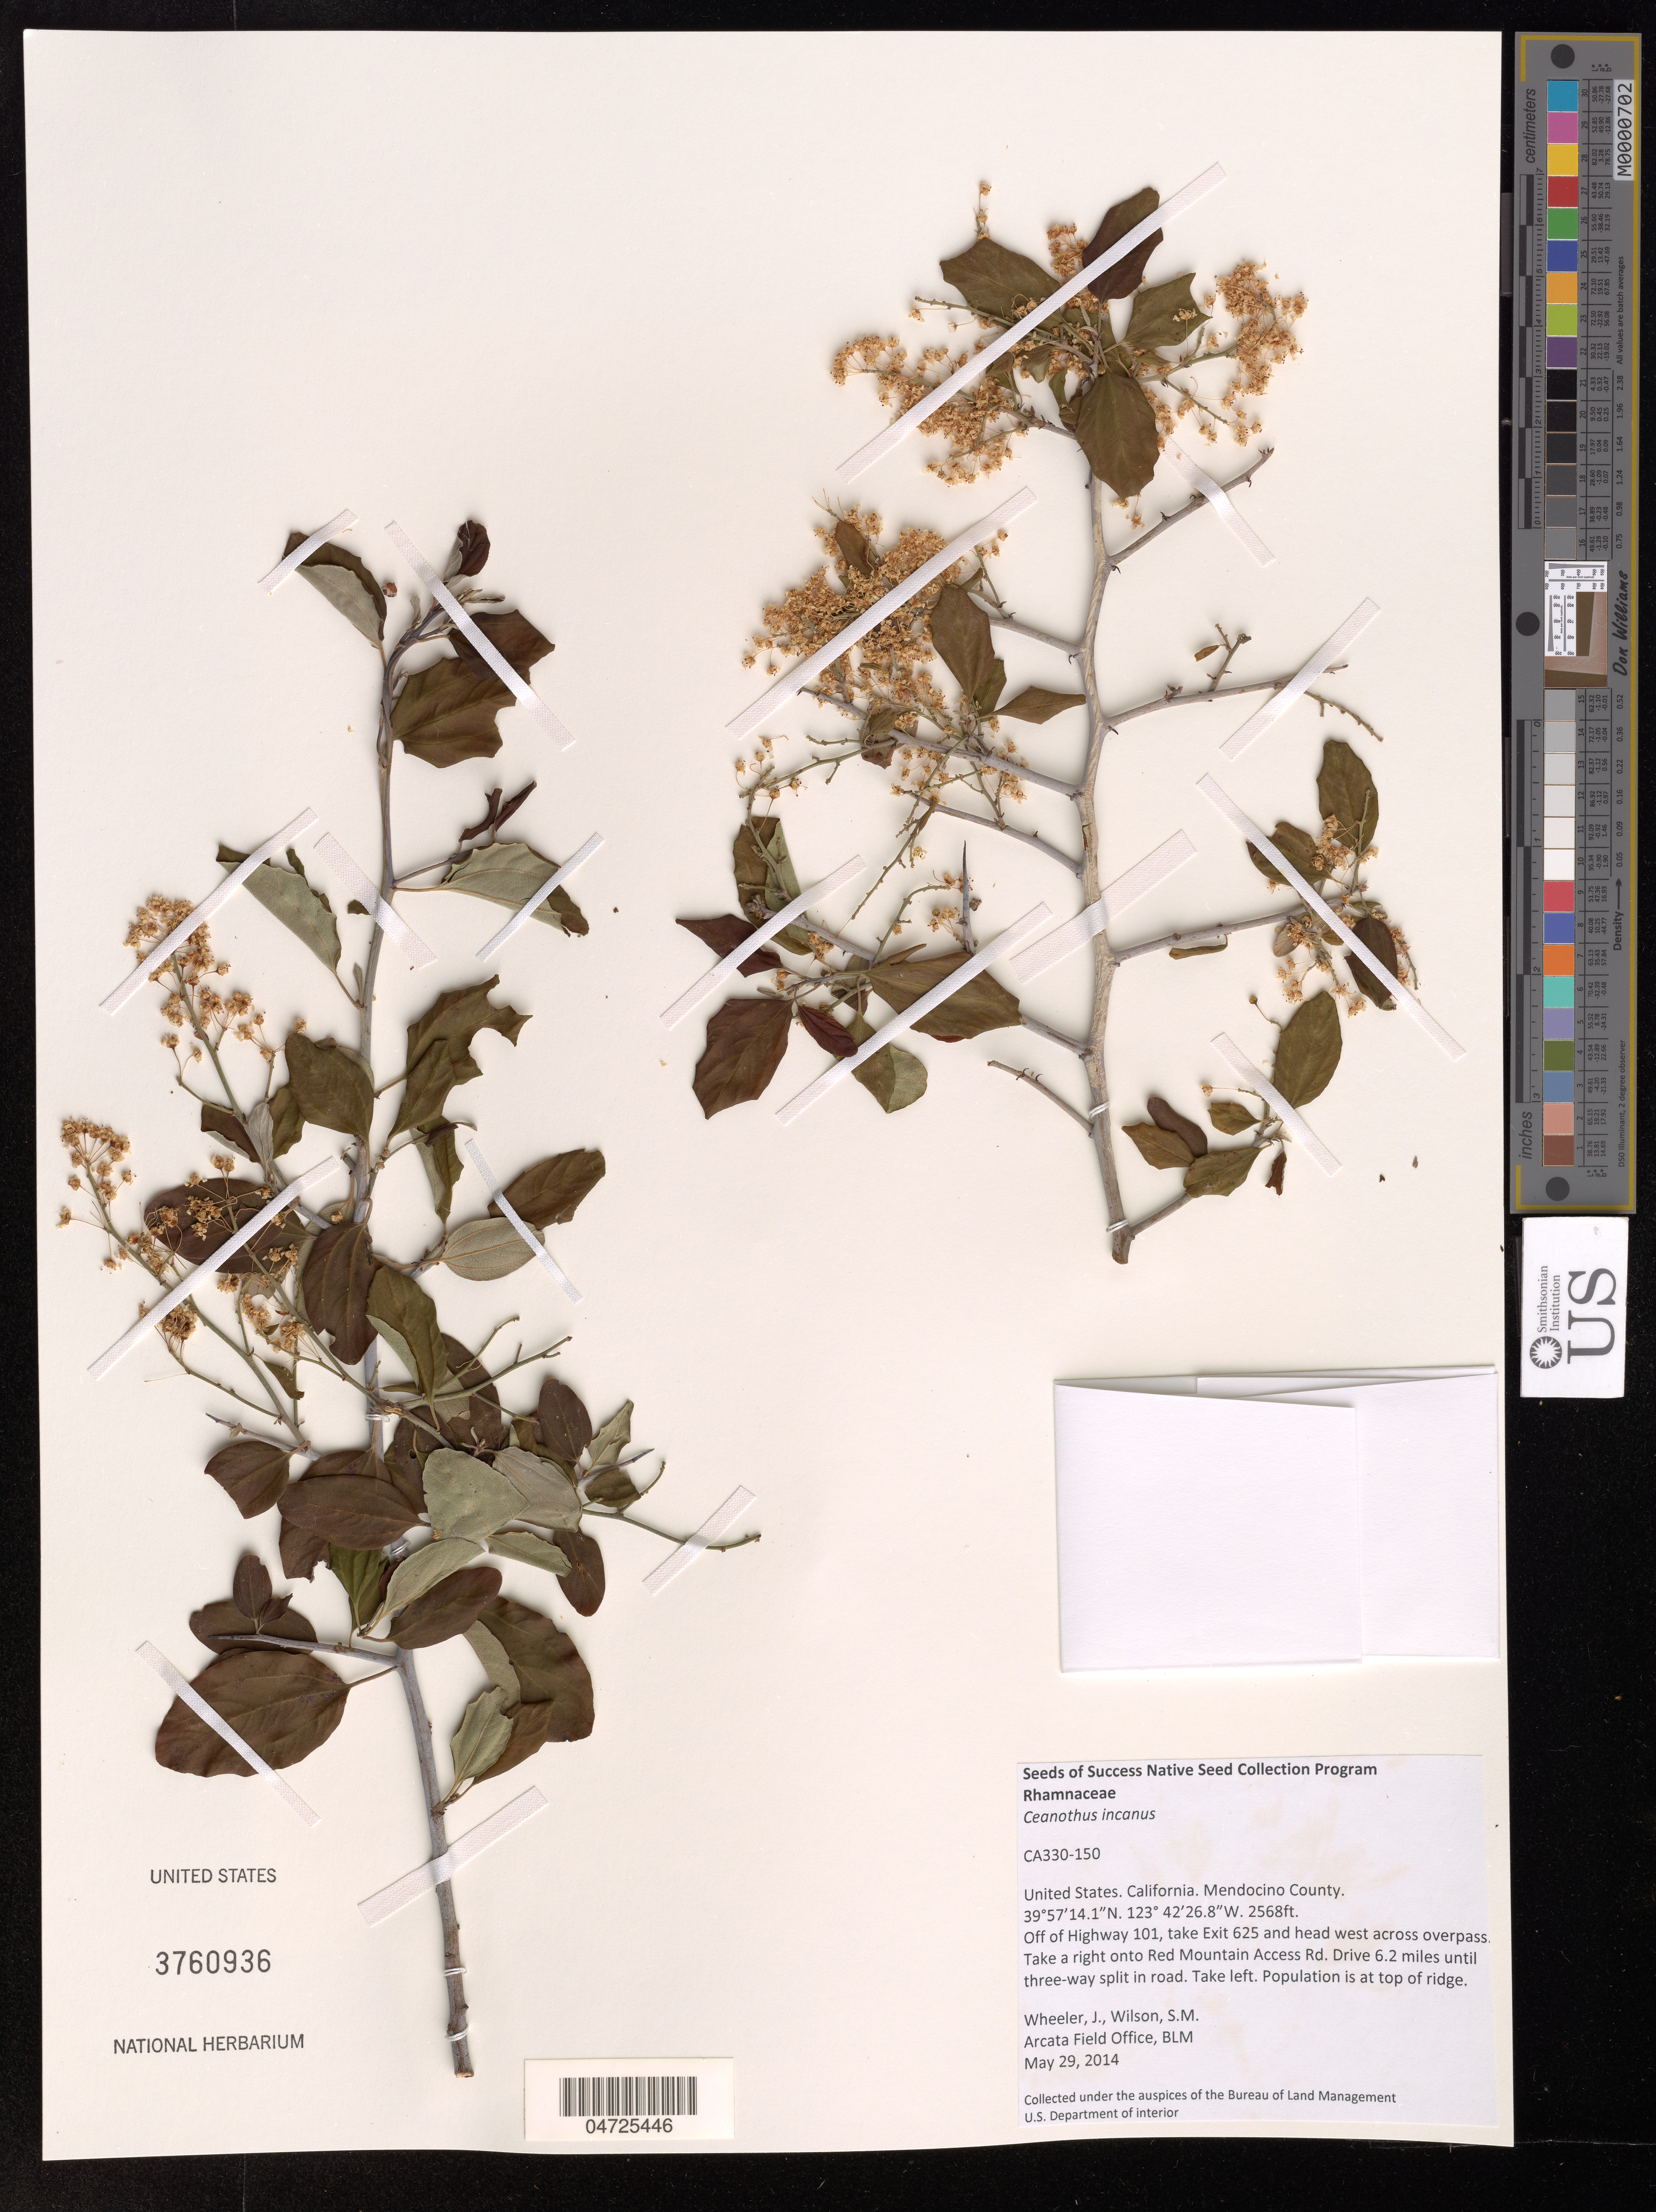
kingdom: Plantae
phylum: Tracheophyta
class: Magnoliopsida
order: Rosales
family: Rhamnaceae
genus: Ceanothus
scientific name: Ceanothus incanus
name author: Torr. & A. Gray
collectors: J. Wheeler & S. Wilson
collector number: CA330-150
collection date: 2014-05-29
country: United States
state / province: California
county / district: Mendocino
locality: Mendocino County. Off of Highway 101, take Exit 625 and head west across overpass. Take a right onto Red Mountain Access Rd. Drive 6.2 miles until three-way split in road. Take left.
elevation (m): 783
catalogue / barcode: US 3760936